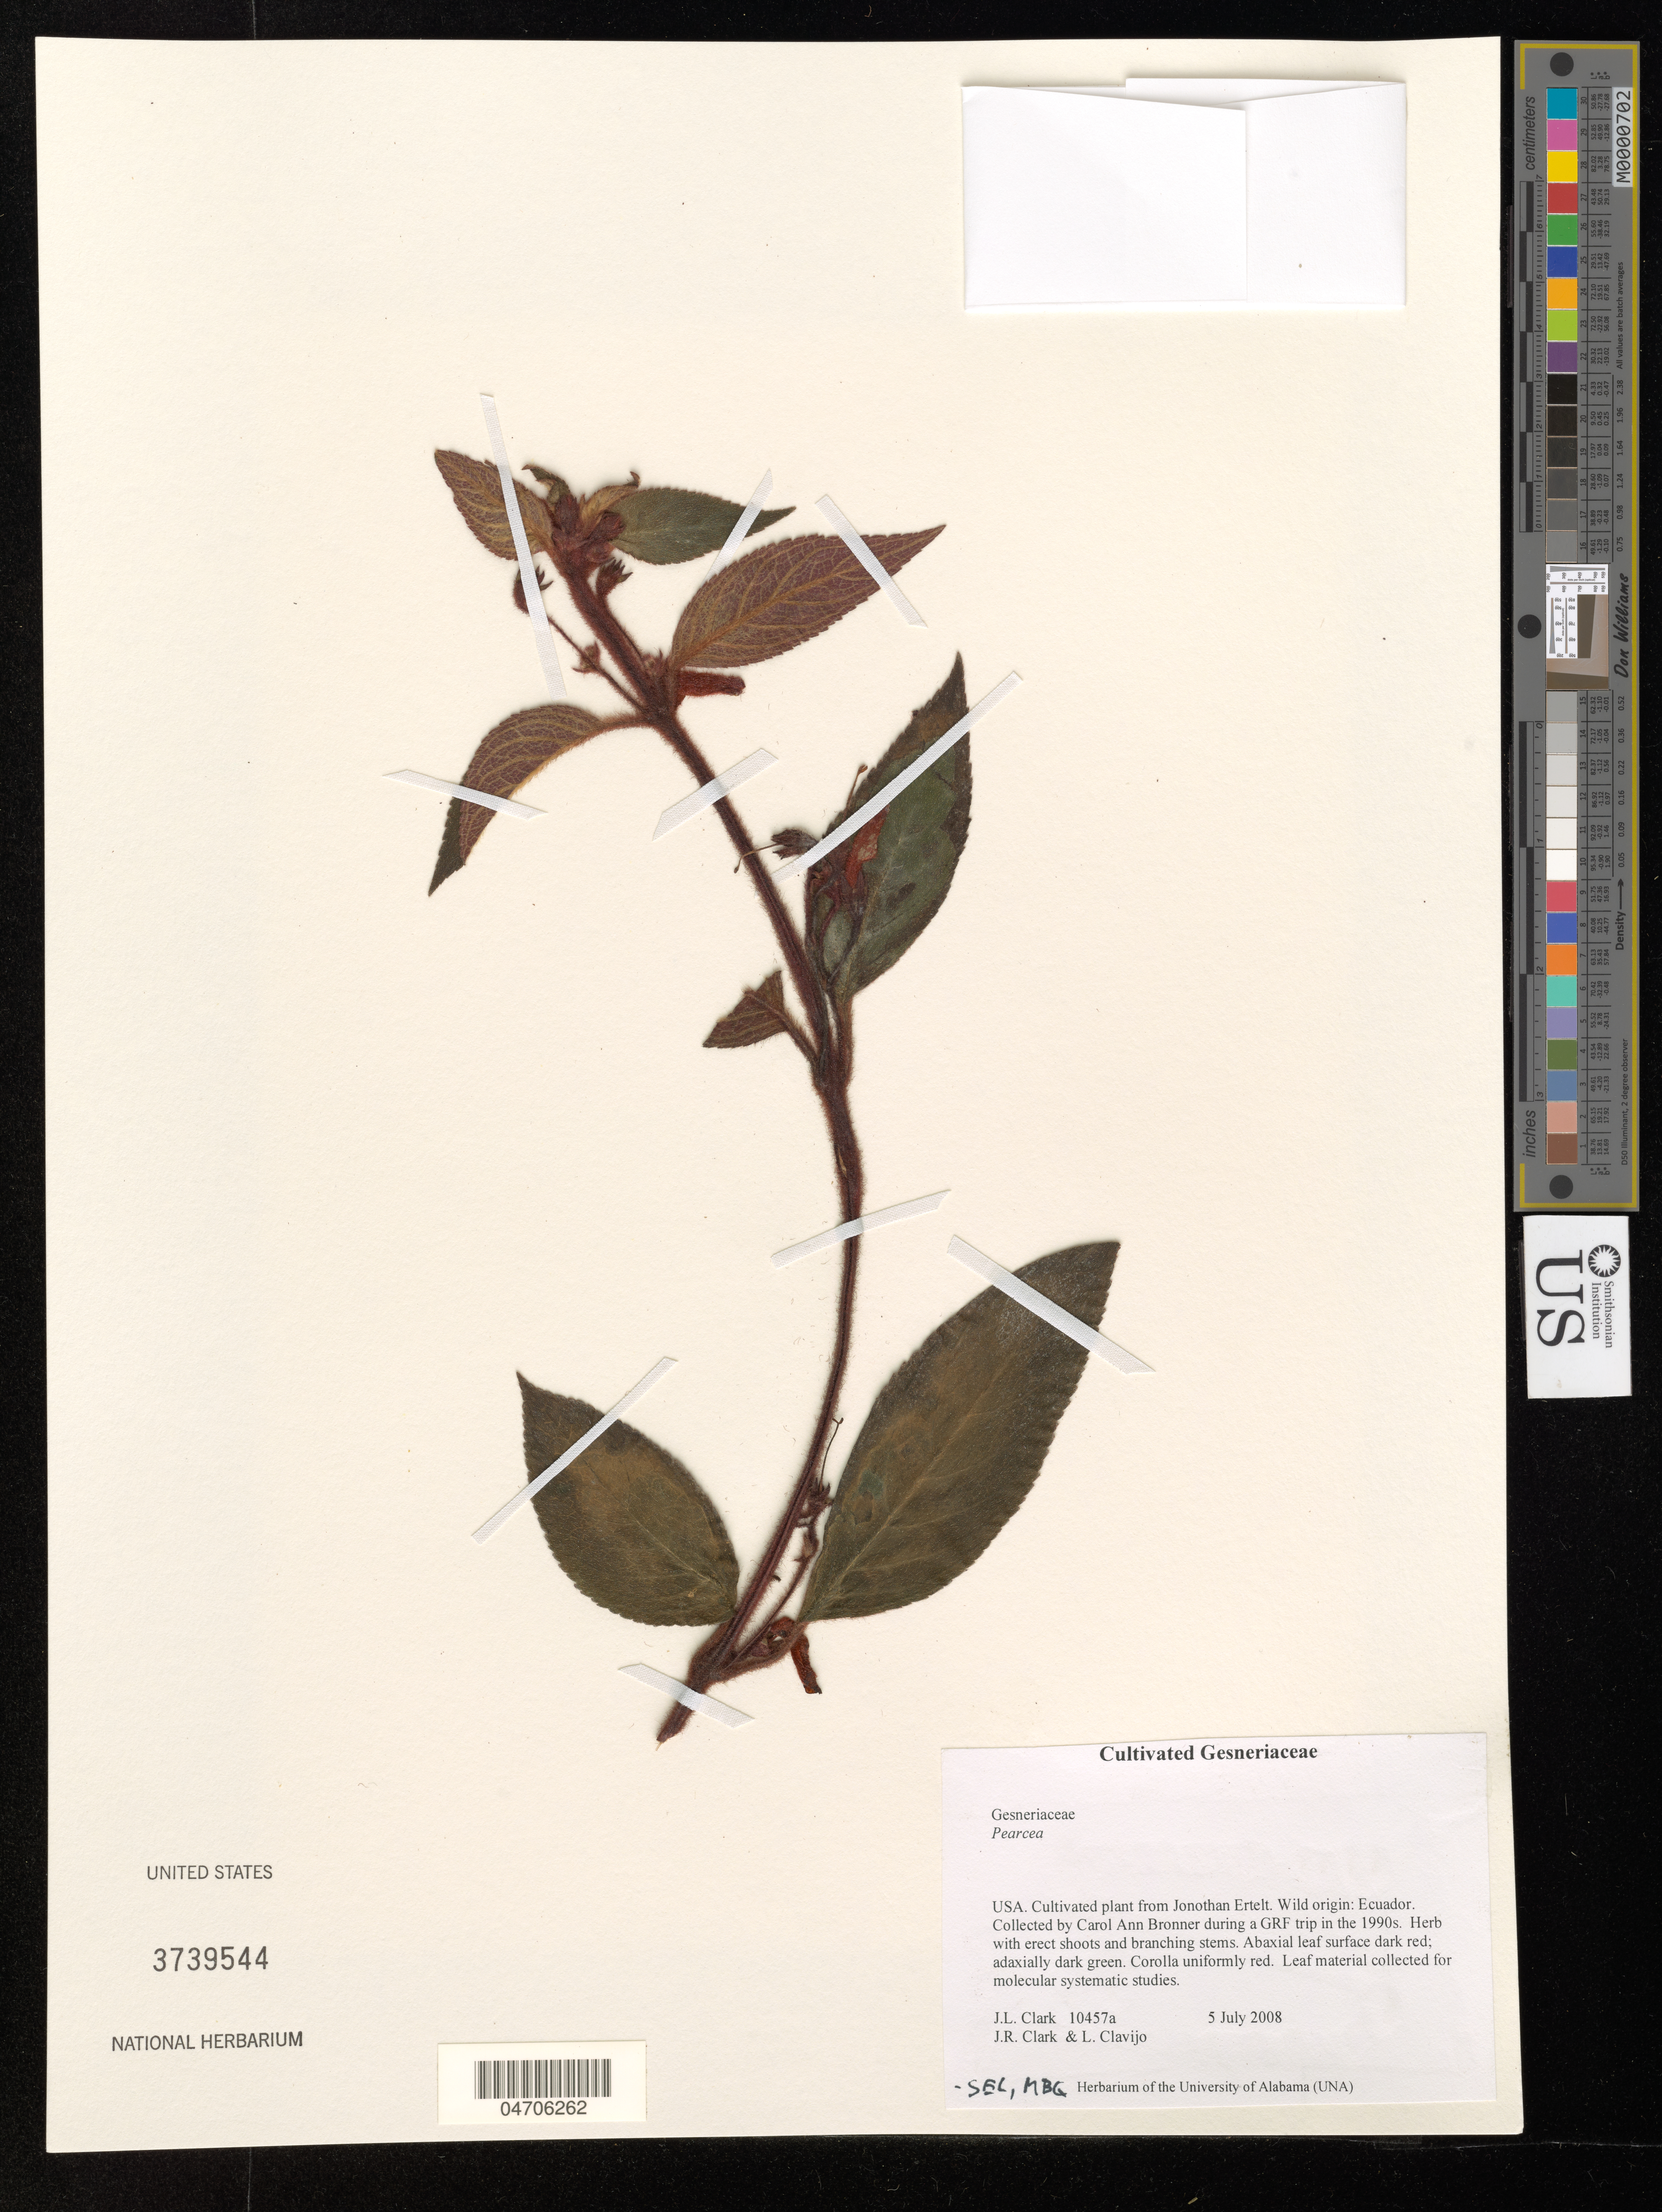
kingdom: Plantae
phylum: Tracheophyta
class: Magnoliopsida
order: Lamiales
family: Gesneriaceae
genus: Pearcea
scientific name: Pearcea sp.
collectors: J. L. Clark, J. R. Clark & L. Clavijo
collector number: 10457a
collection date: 2008-07-05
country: United States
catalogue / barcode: US 3739544